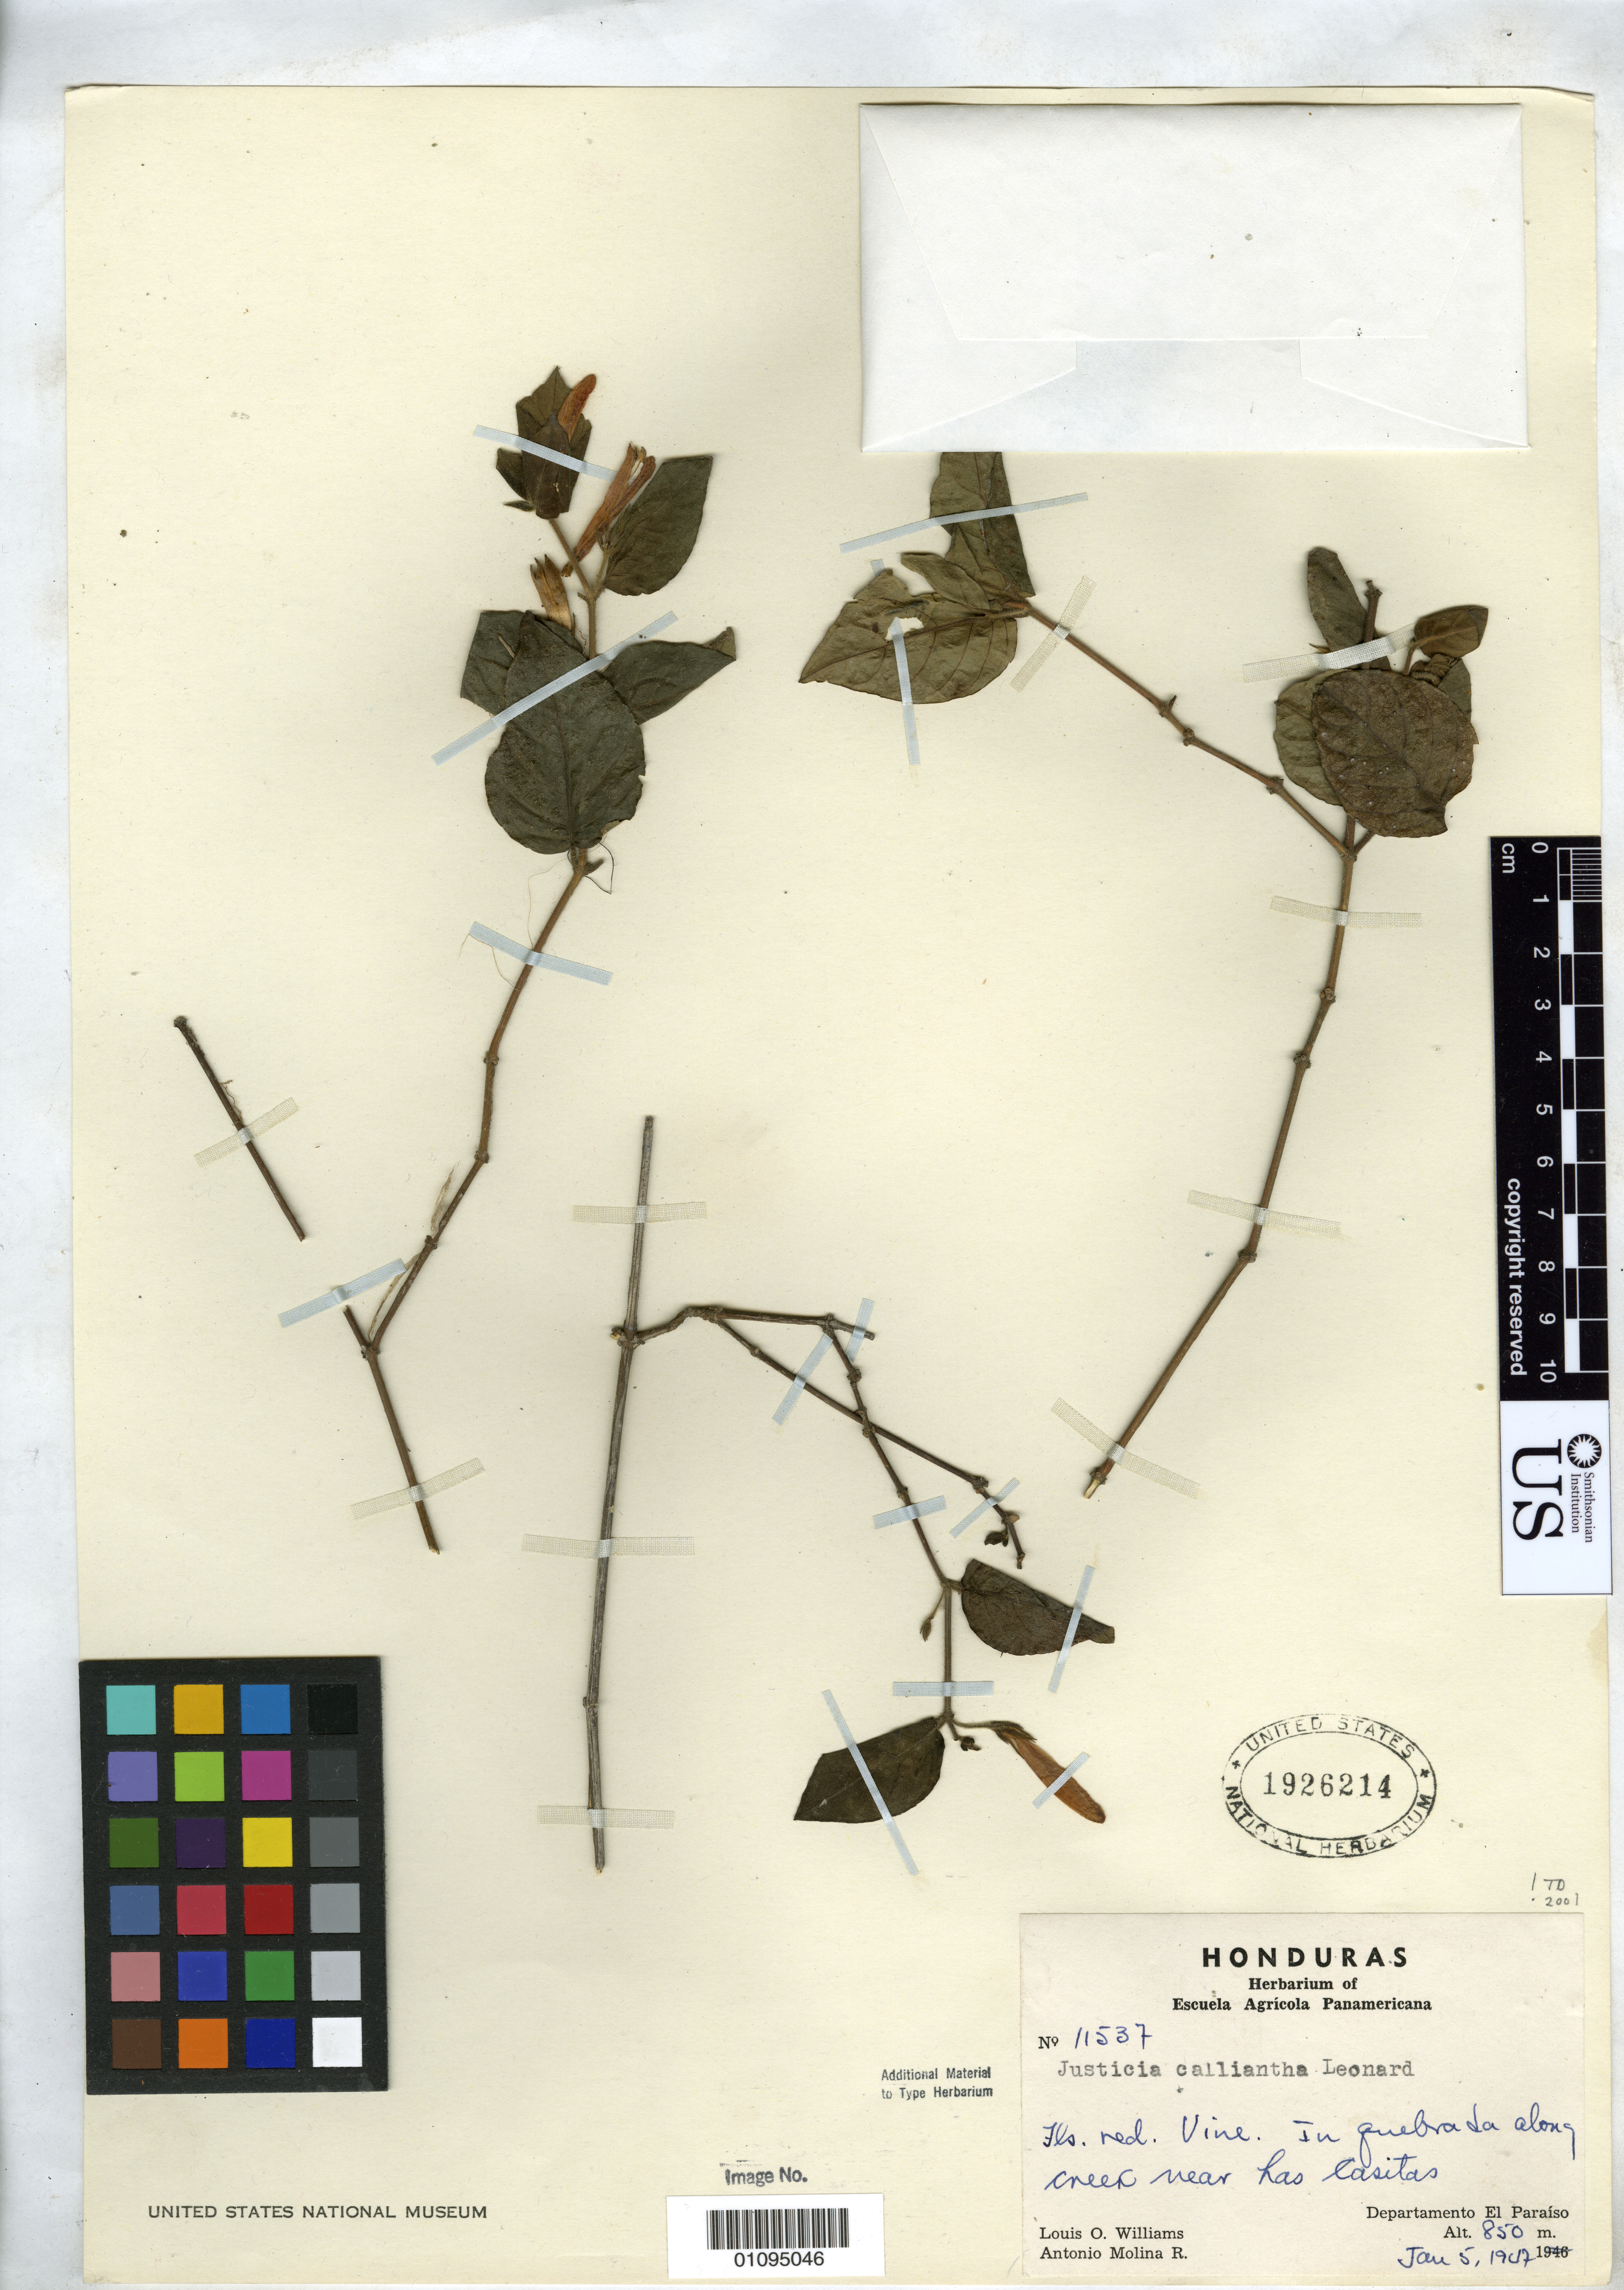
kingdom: Plantae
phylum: Tracheophyta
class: Magnoliopsida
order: Lamiales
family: Acanthaceae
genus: Justicia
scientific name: Justicia calliantha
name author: Leonard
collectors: L. O. Williams & A. Molina R.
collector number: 11537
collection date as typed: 05 Jan 1947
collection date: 1947-01-05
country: Honduras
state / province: El Paraíso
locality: Near Las Casitas.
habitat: In quebrada along creek.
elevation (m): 850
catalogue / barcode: US 1926214